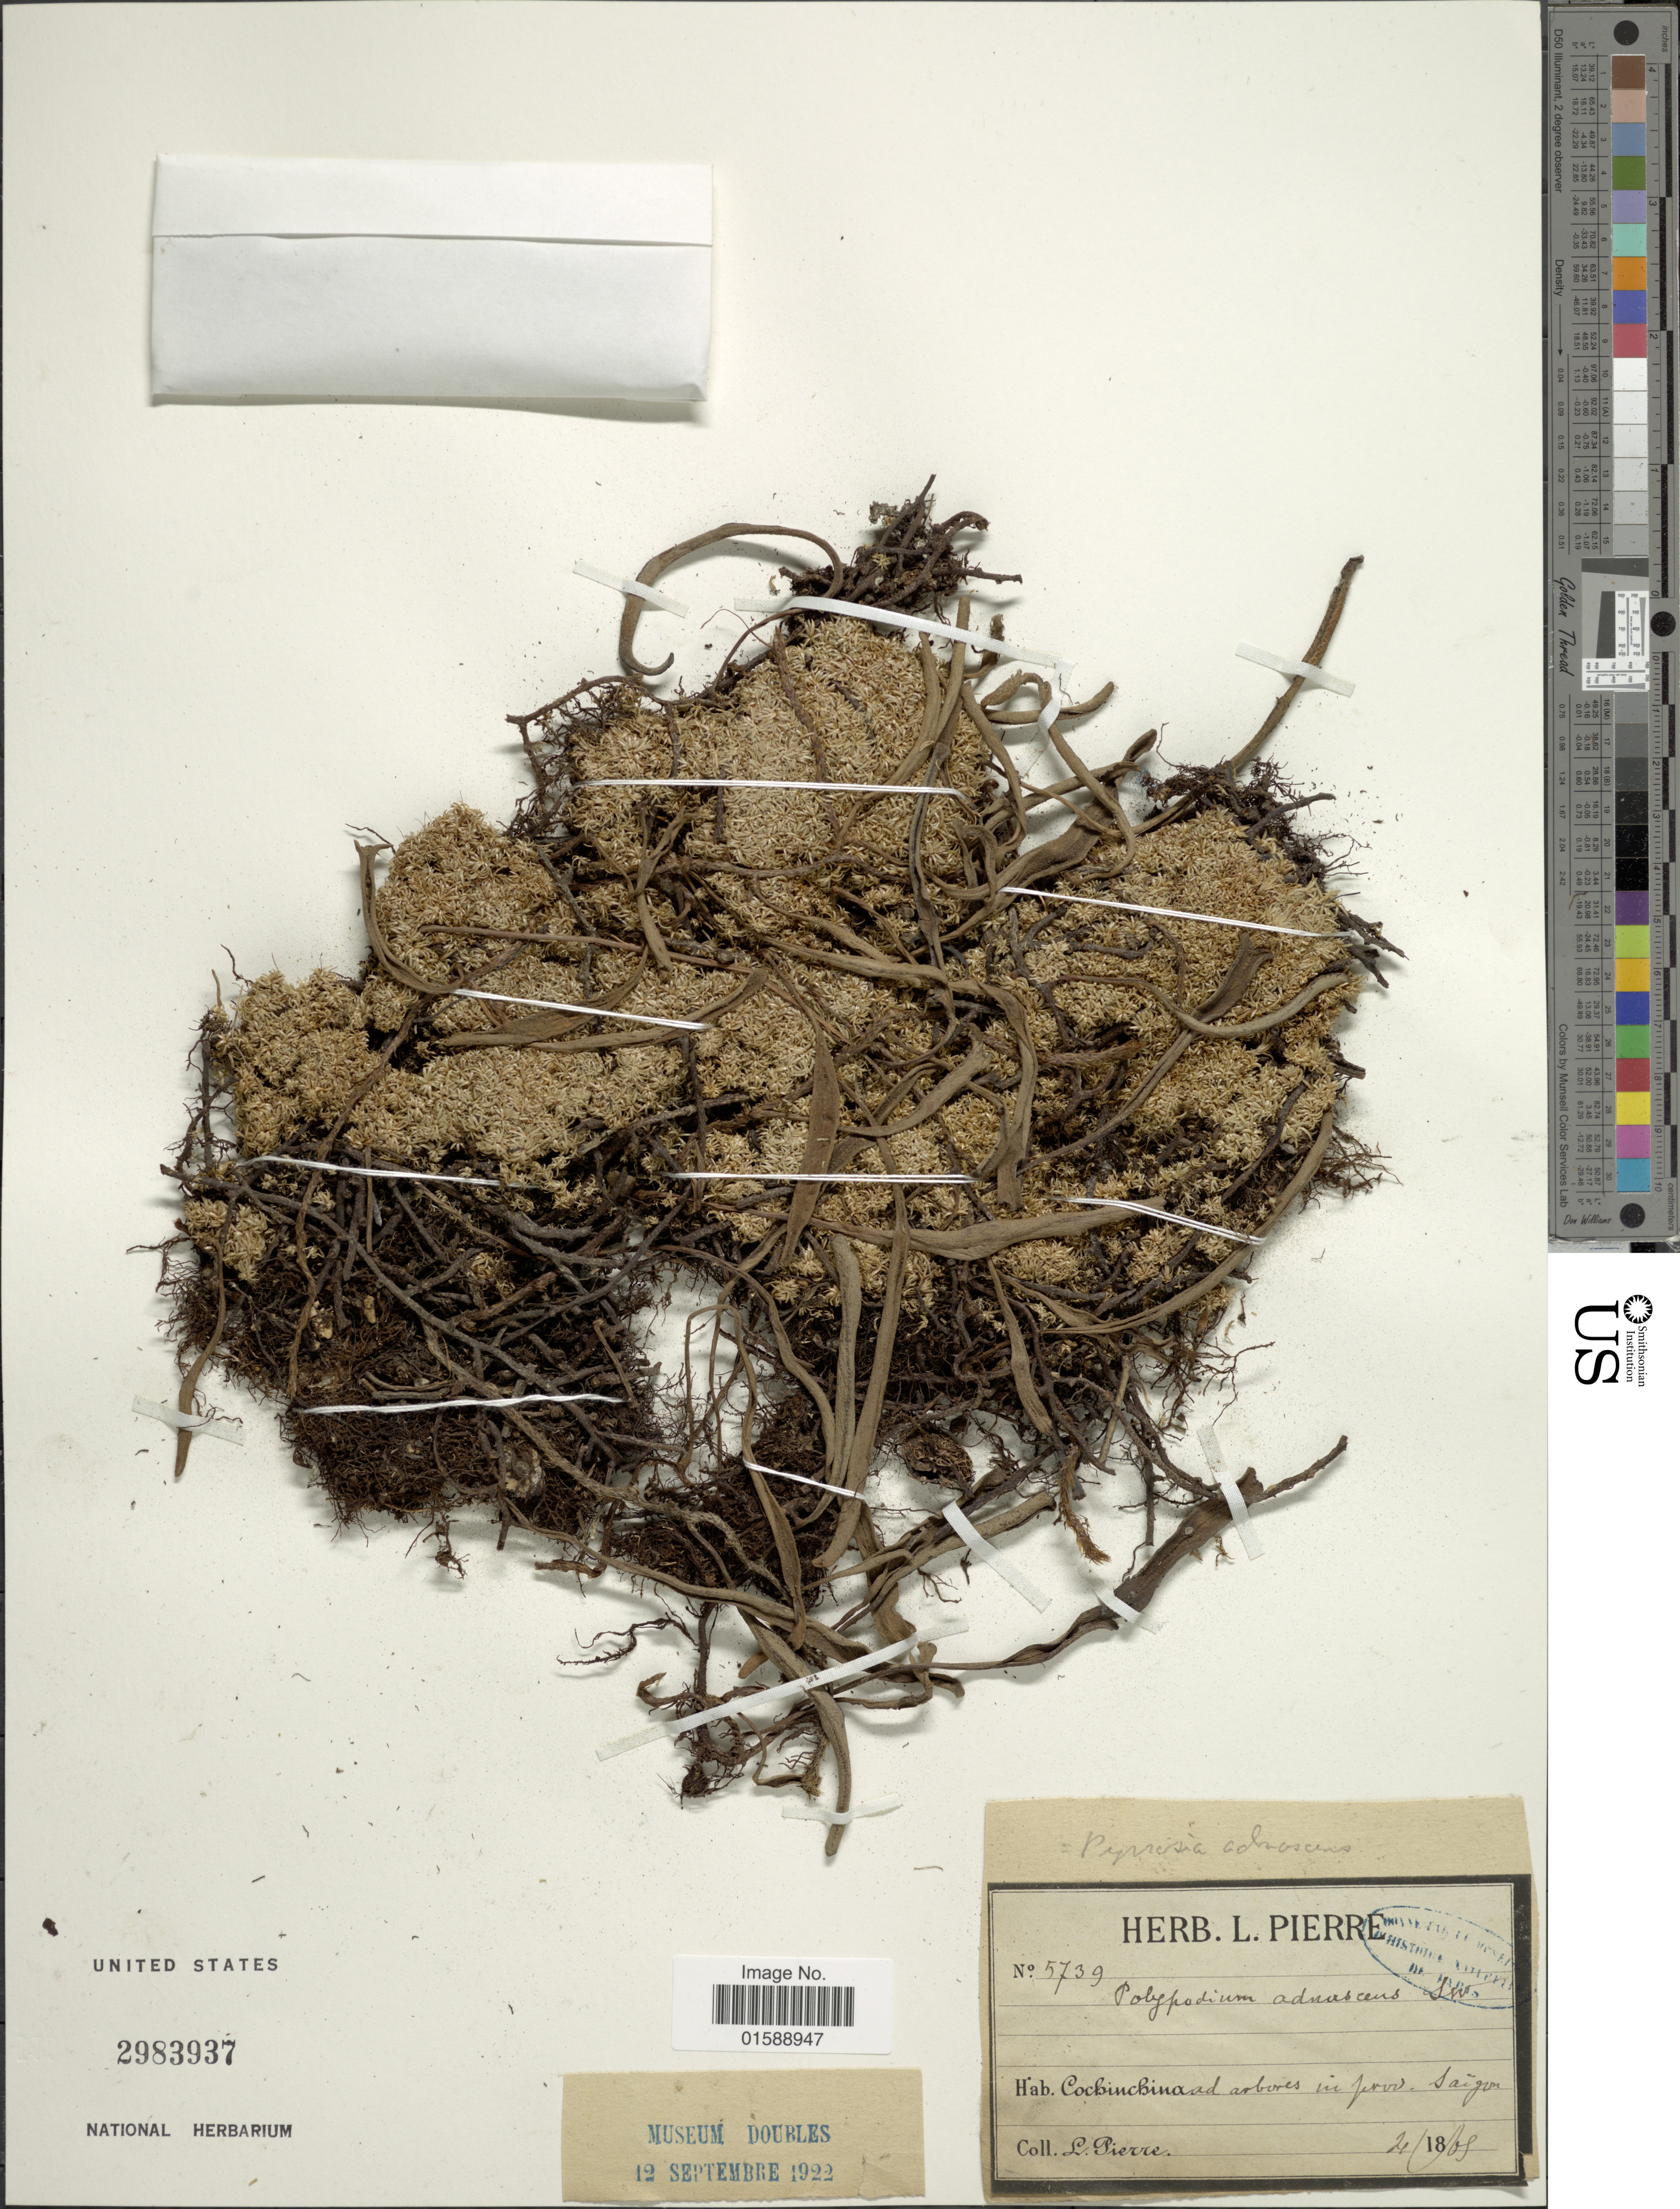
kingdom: Plantae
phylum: Tracheophyta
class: Polypodiopsida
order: Polypodiales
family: Polypodiaceae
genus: Pyrrosia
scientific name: Pyrrosia lanceolata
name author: (L.) Farw.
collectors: L. Pierre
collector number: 5739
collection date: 1865-04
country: Vietnam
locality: Cochinchina, ad arbores in prov. Saigon [on trees in Ho Chi Minh province]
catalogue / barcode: US 2893937